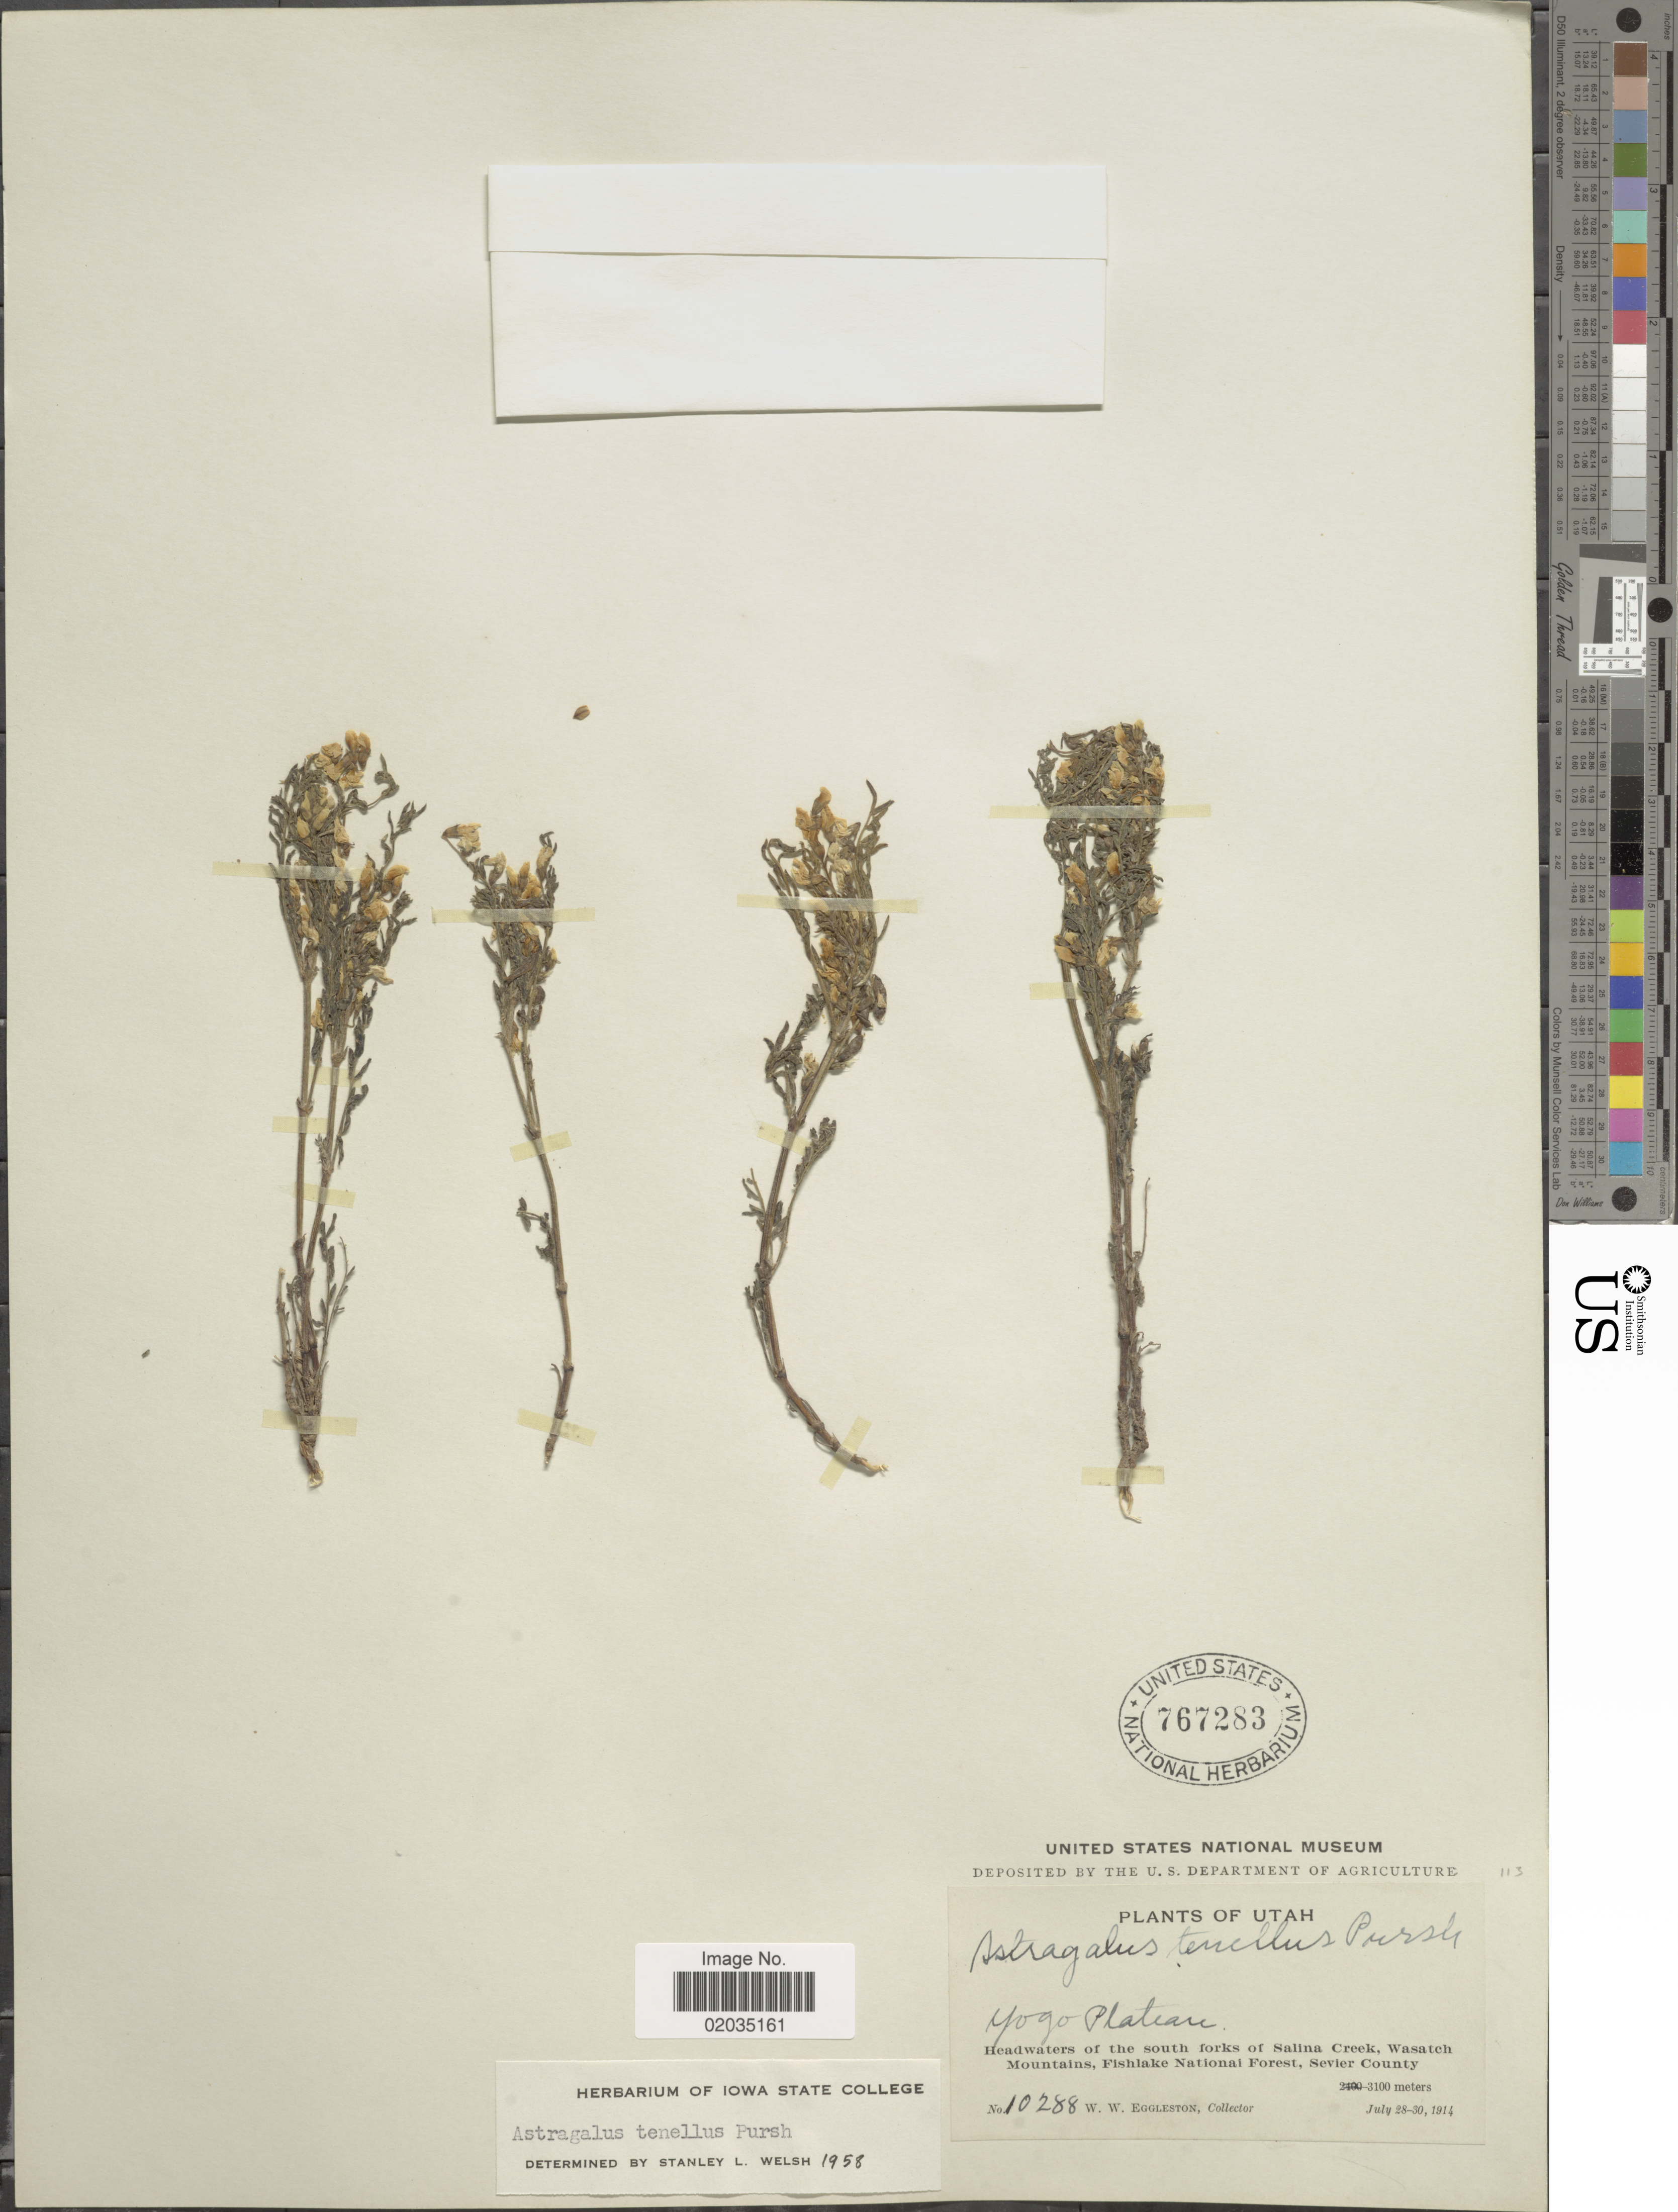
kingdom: Plantae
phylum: Tracheophyta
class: Magnoliopsida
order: Fabales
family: Fabaceae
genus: Astragalus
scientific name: Astragalus tenellus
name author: Pursh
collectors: W. W. Eggleston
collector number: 10288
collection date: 1914-07-28/1914-07-30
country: United States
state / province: Utah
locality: Yogo Plateau, Headwaters of the south forks of Salina Creek, Wasatch Mountains, Fishlake National Forest, Sevier County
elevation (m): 3100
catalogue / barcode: US 767283